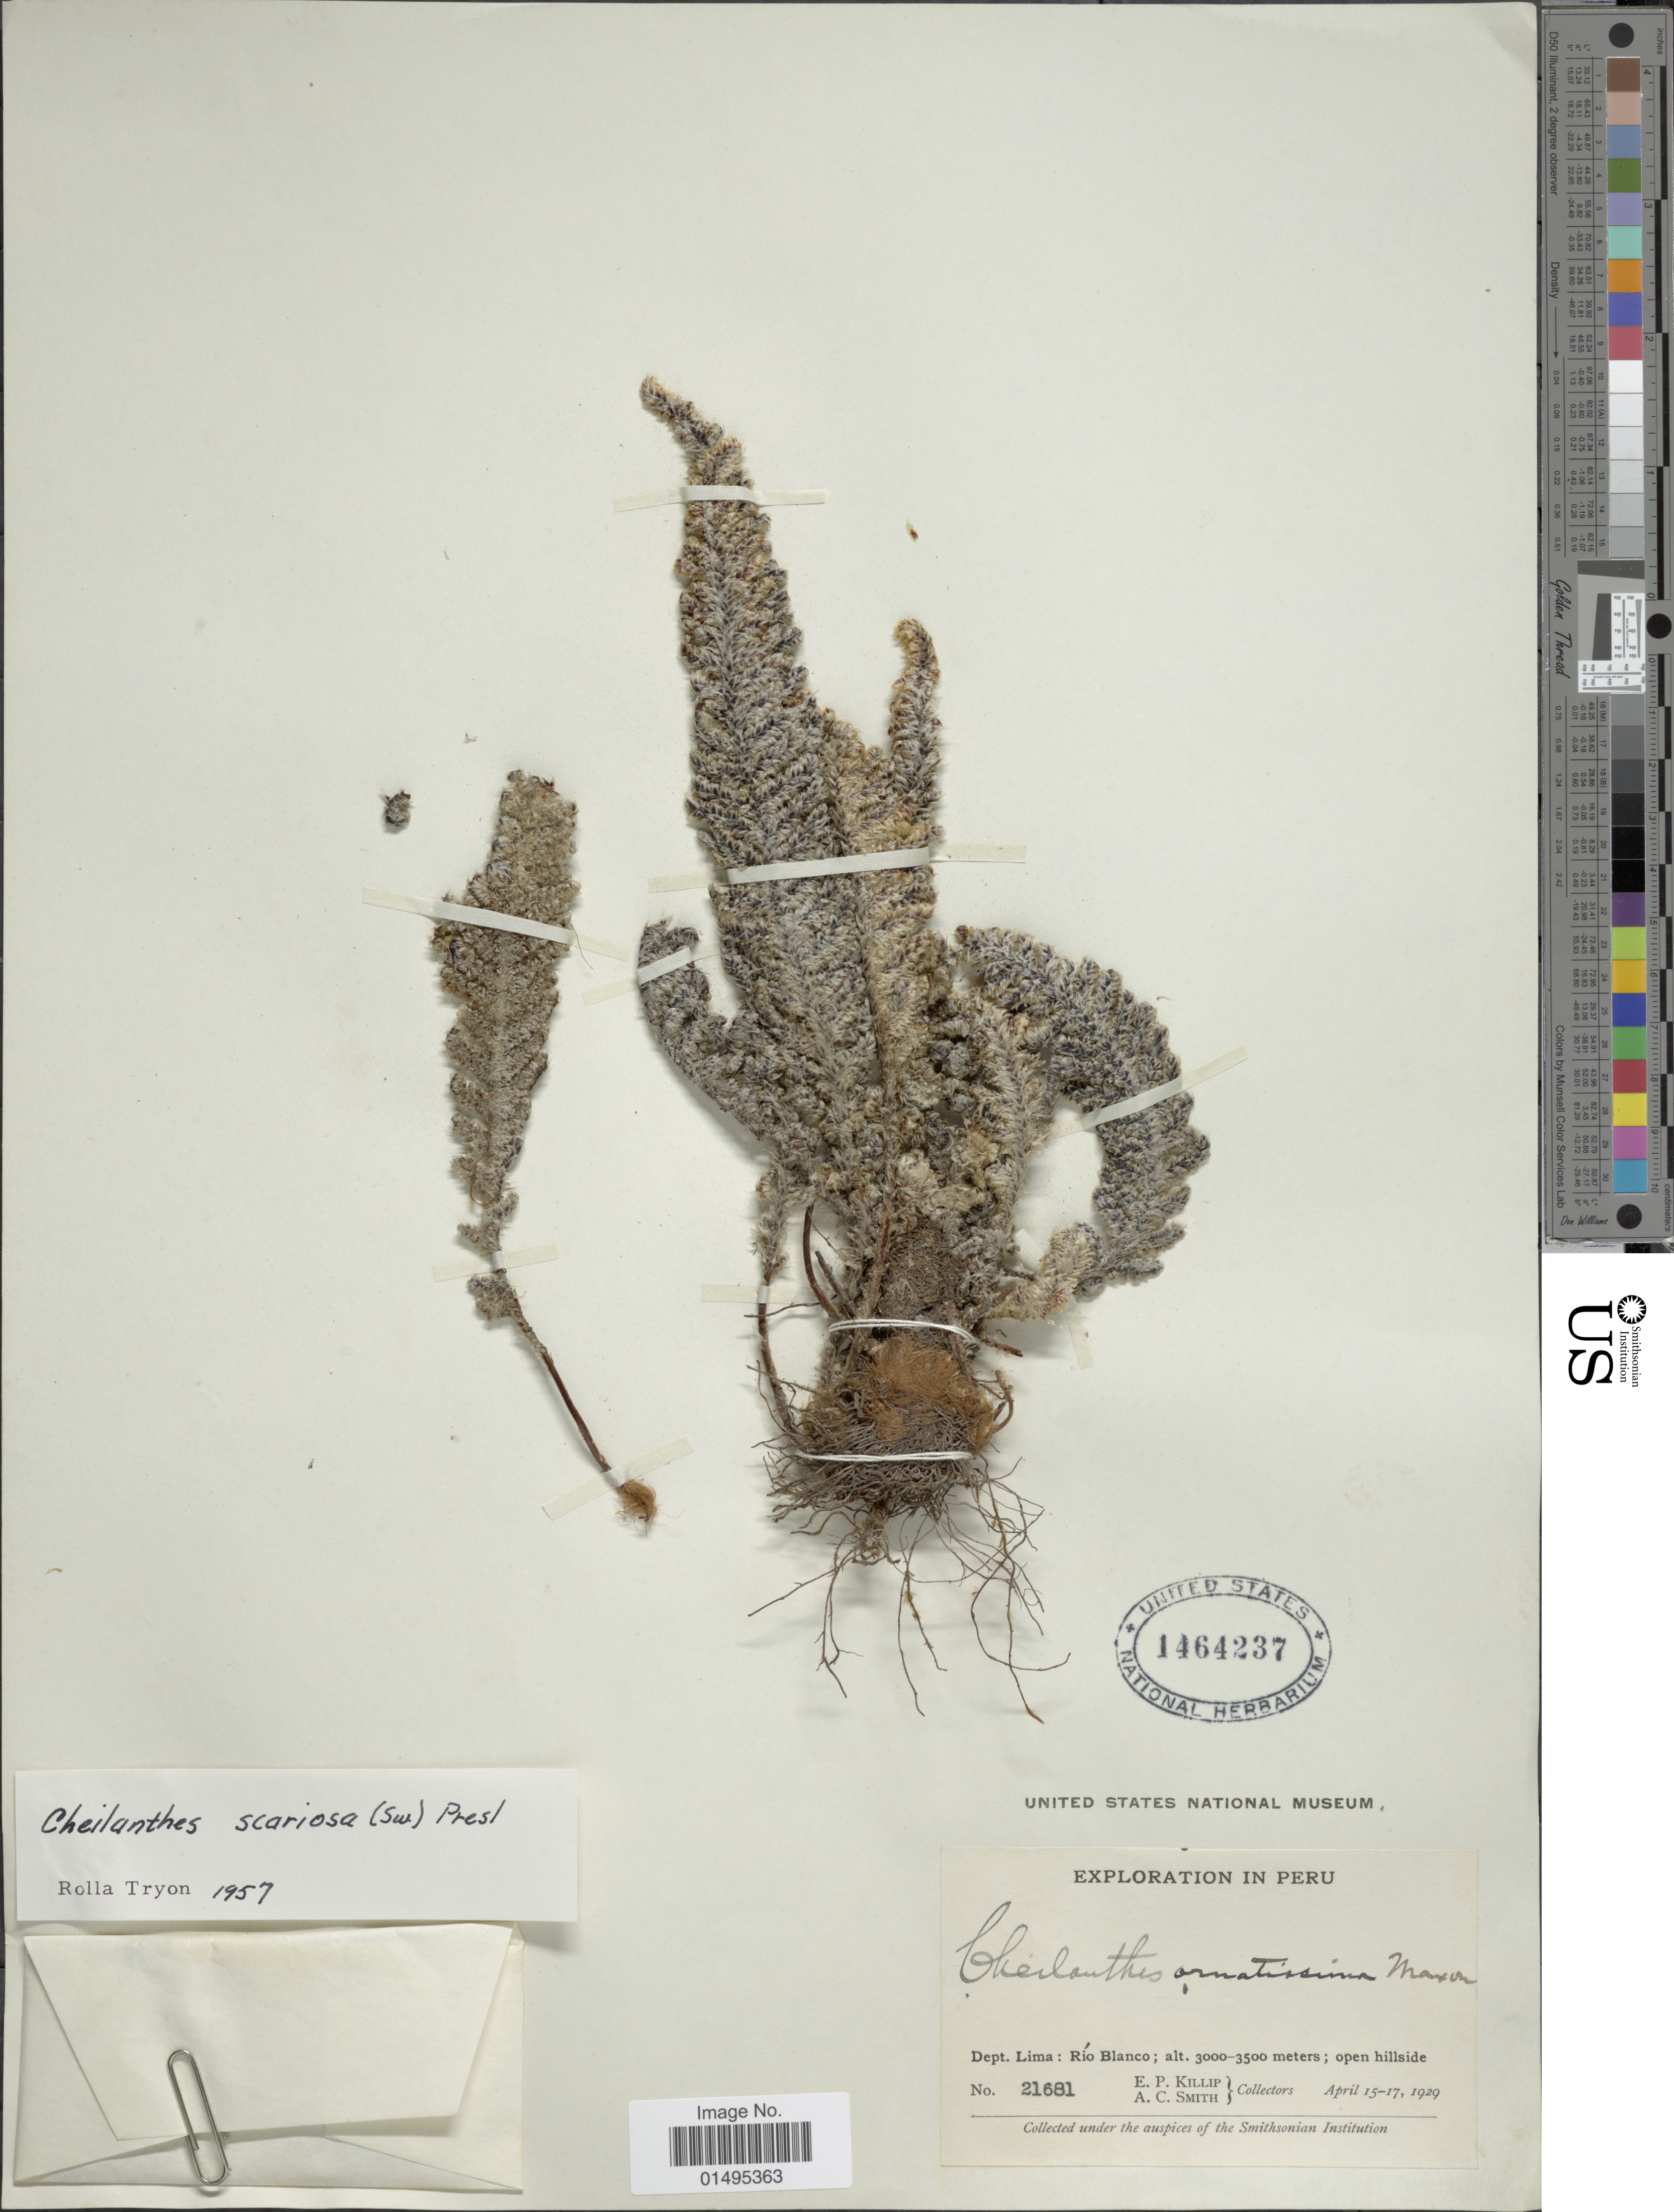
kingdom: Plantae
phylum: Tracheophyta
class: Polypodiopsida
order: Polypodiales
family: Pteridaceae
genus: Myriopteris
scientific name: Myriopteris scariosa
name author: (Sw.) Fée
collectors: E. P. Killip & A. C. Smith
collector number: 21681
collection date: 1929-04-15/1929-04-17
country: Peru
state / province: Lima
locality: Exploration in Peru, Dept. Lima: Rio Blanco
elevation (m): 3000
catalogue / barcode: US 1464237